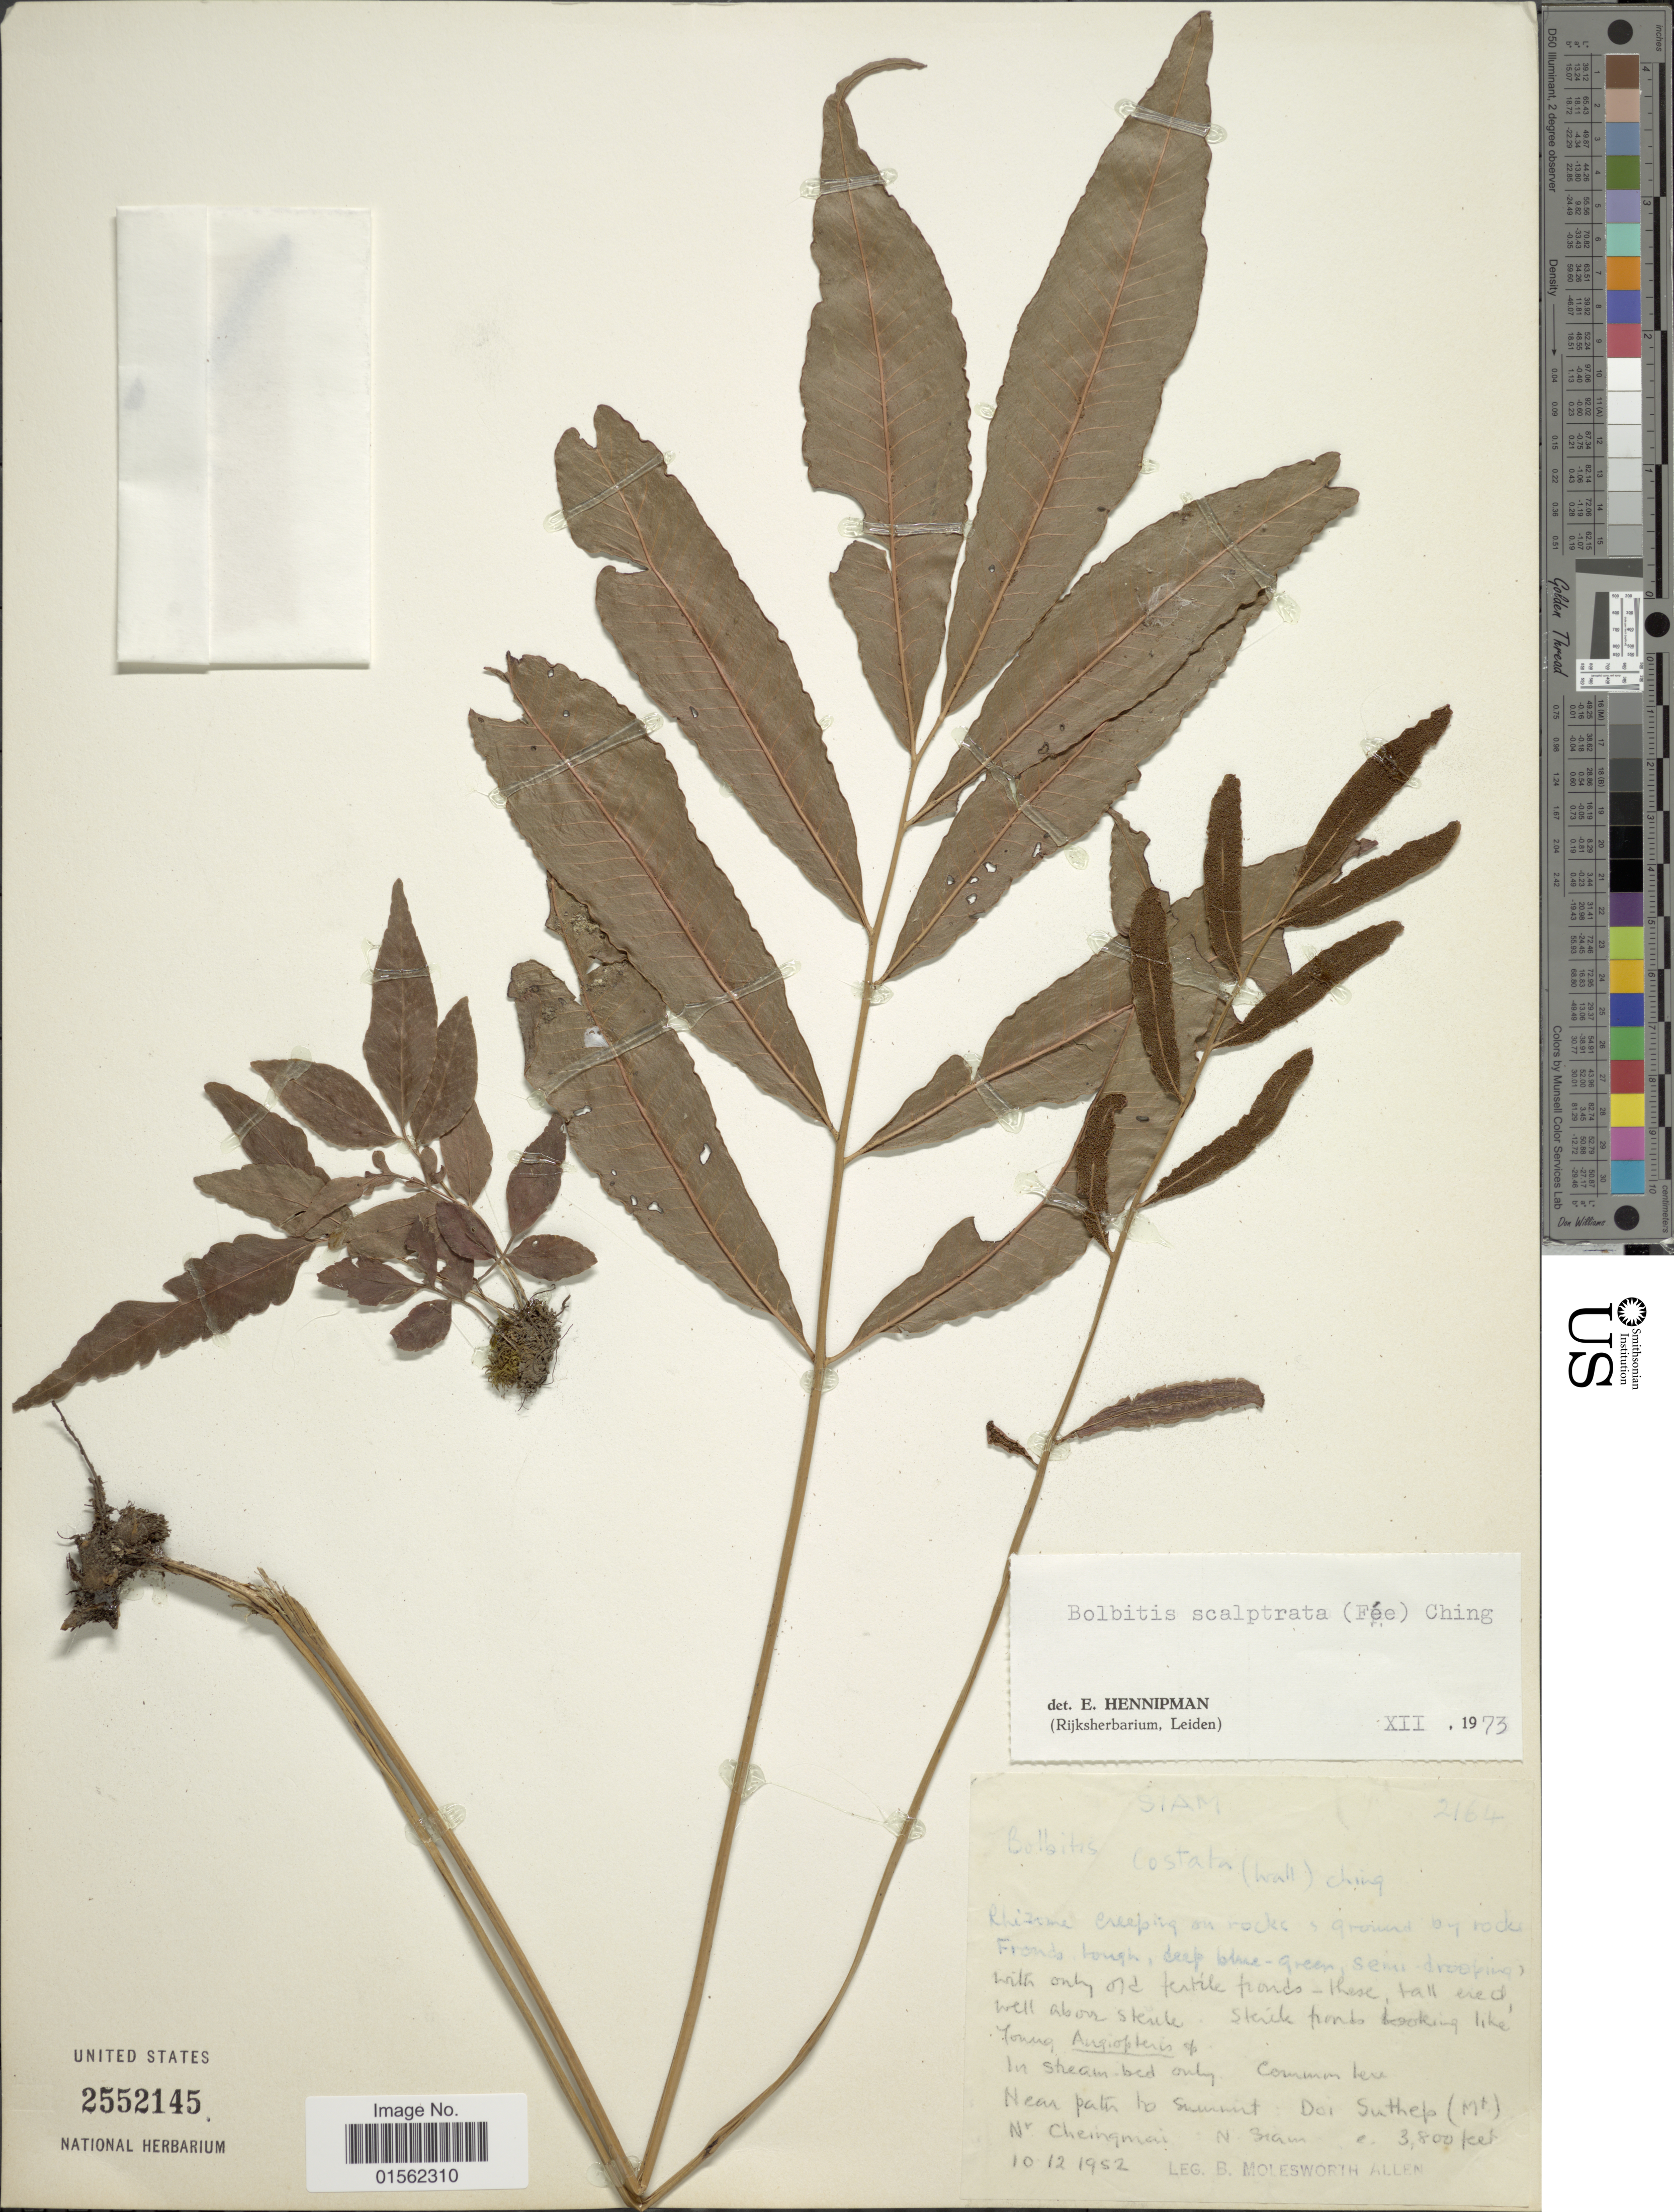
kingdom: Plantae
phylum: Tracheophyta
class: Polypodiopsida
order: Polypodiales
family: Dryopteridaceae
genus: Bolbitis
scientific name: Bolbitis scalpturata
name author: (Fée) Ching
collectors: B. E. G. Molesworth-Allen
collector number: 2164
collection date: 1952-12-10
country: Thailand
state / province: Chiang Mai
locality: Near path to summit, Doi Suthep (Mt.). Nr. Cheingmai [Near Chiang Mai], N. Siam.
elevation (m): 1158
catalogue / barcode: US 2552145